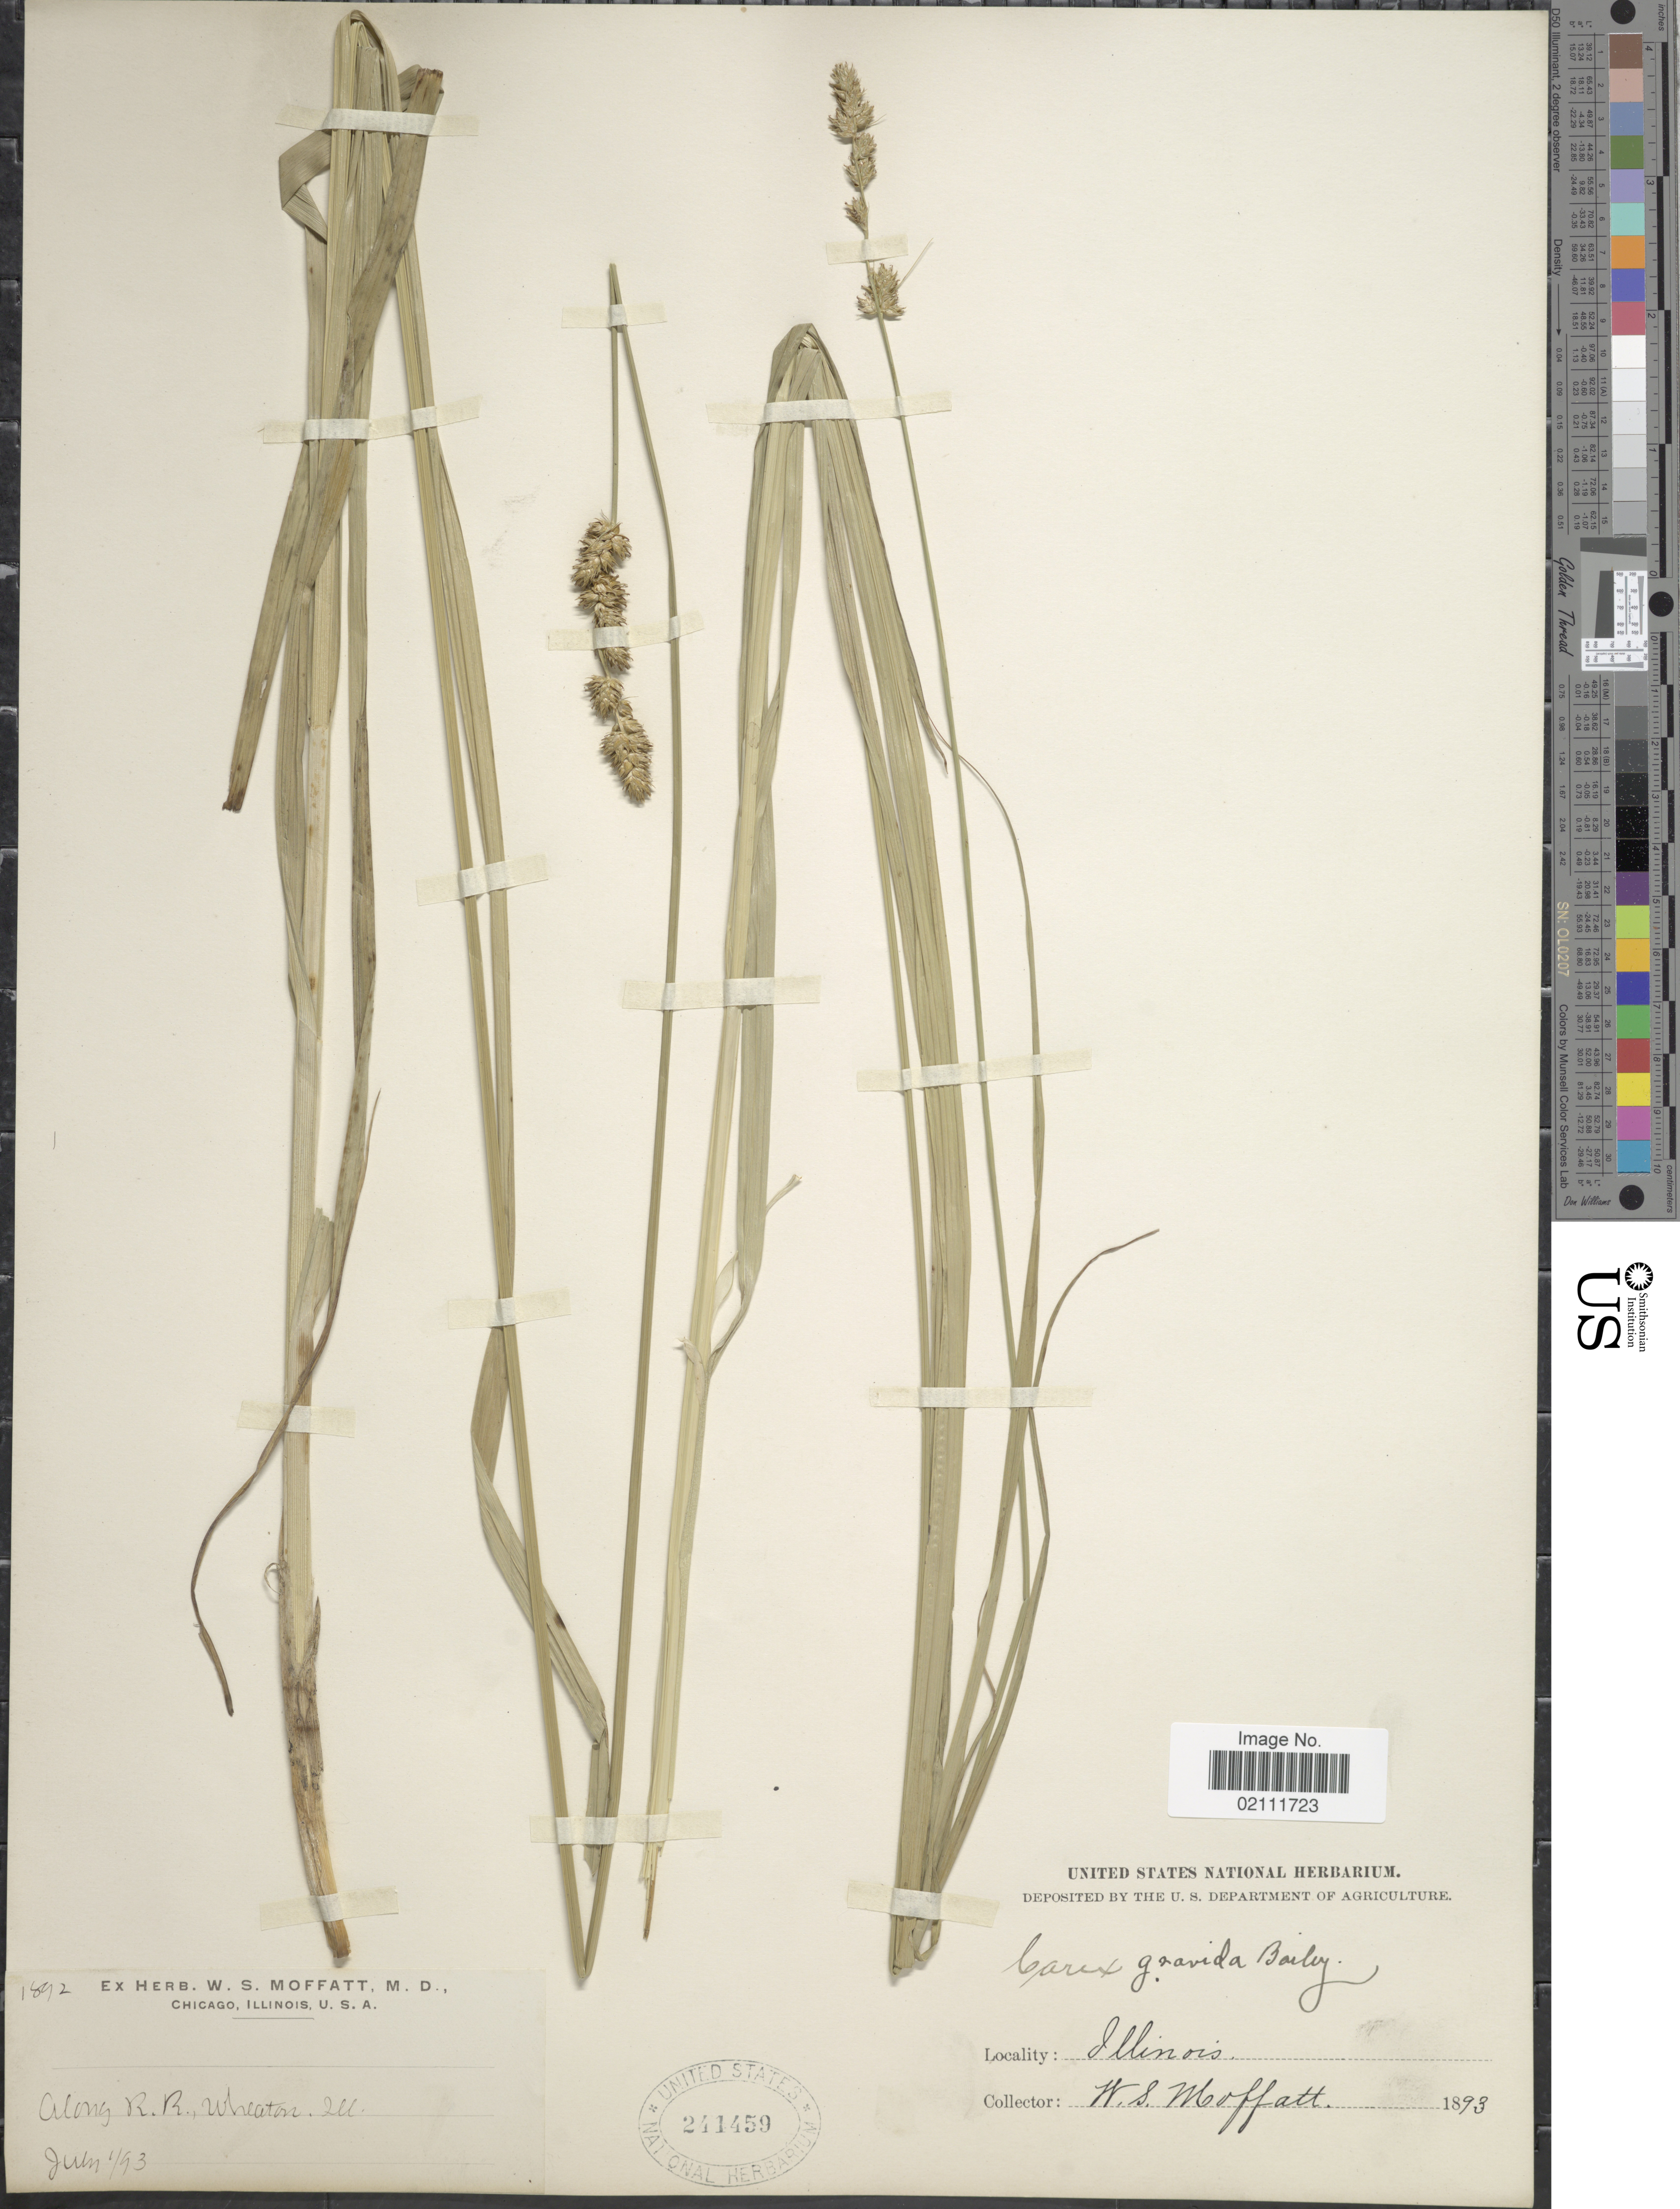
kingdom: Plantae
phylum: Tracheophyta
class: Liliopsida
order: Poales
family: Cyperaceae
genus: Carex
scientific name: Carex gravida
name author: L.H. Bailey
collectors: W. Moffatt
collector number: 1892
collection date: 1893-06-01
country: United States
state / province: Illinois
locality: Along R. R., Wheaton.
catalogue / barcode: US 241459